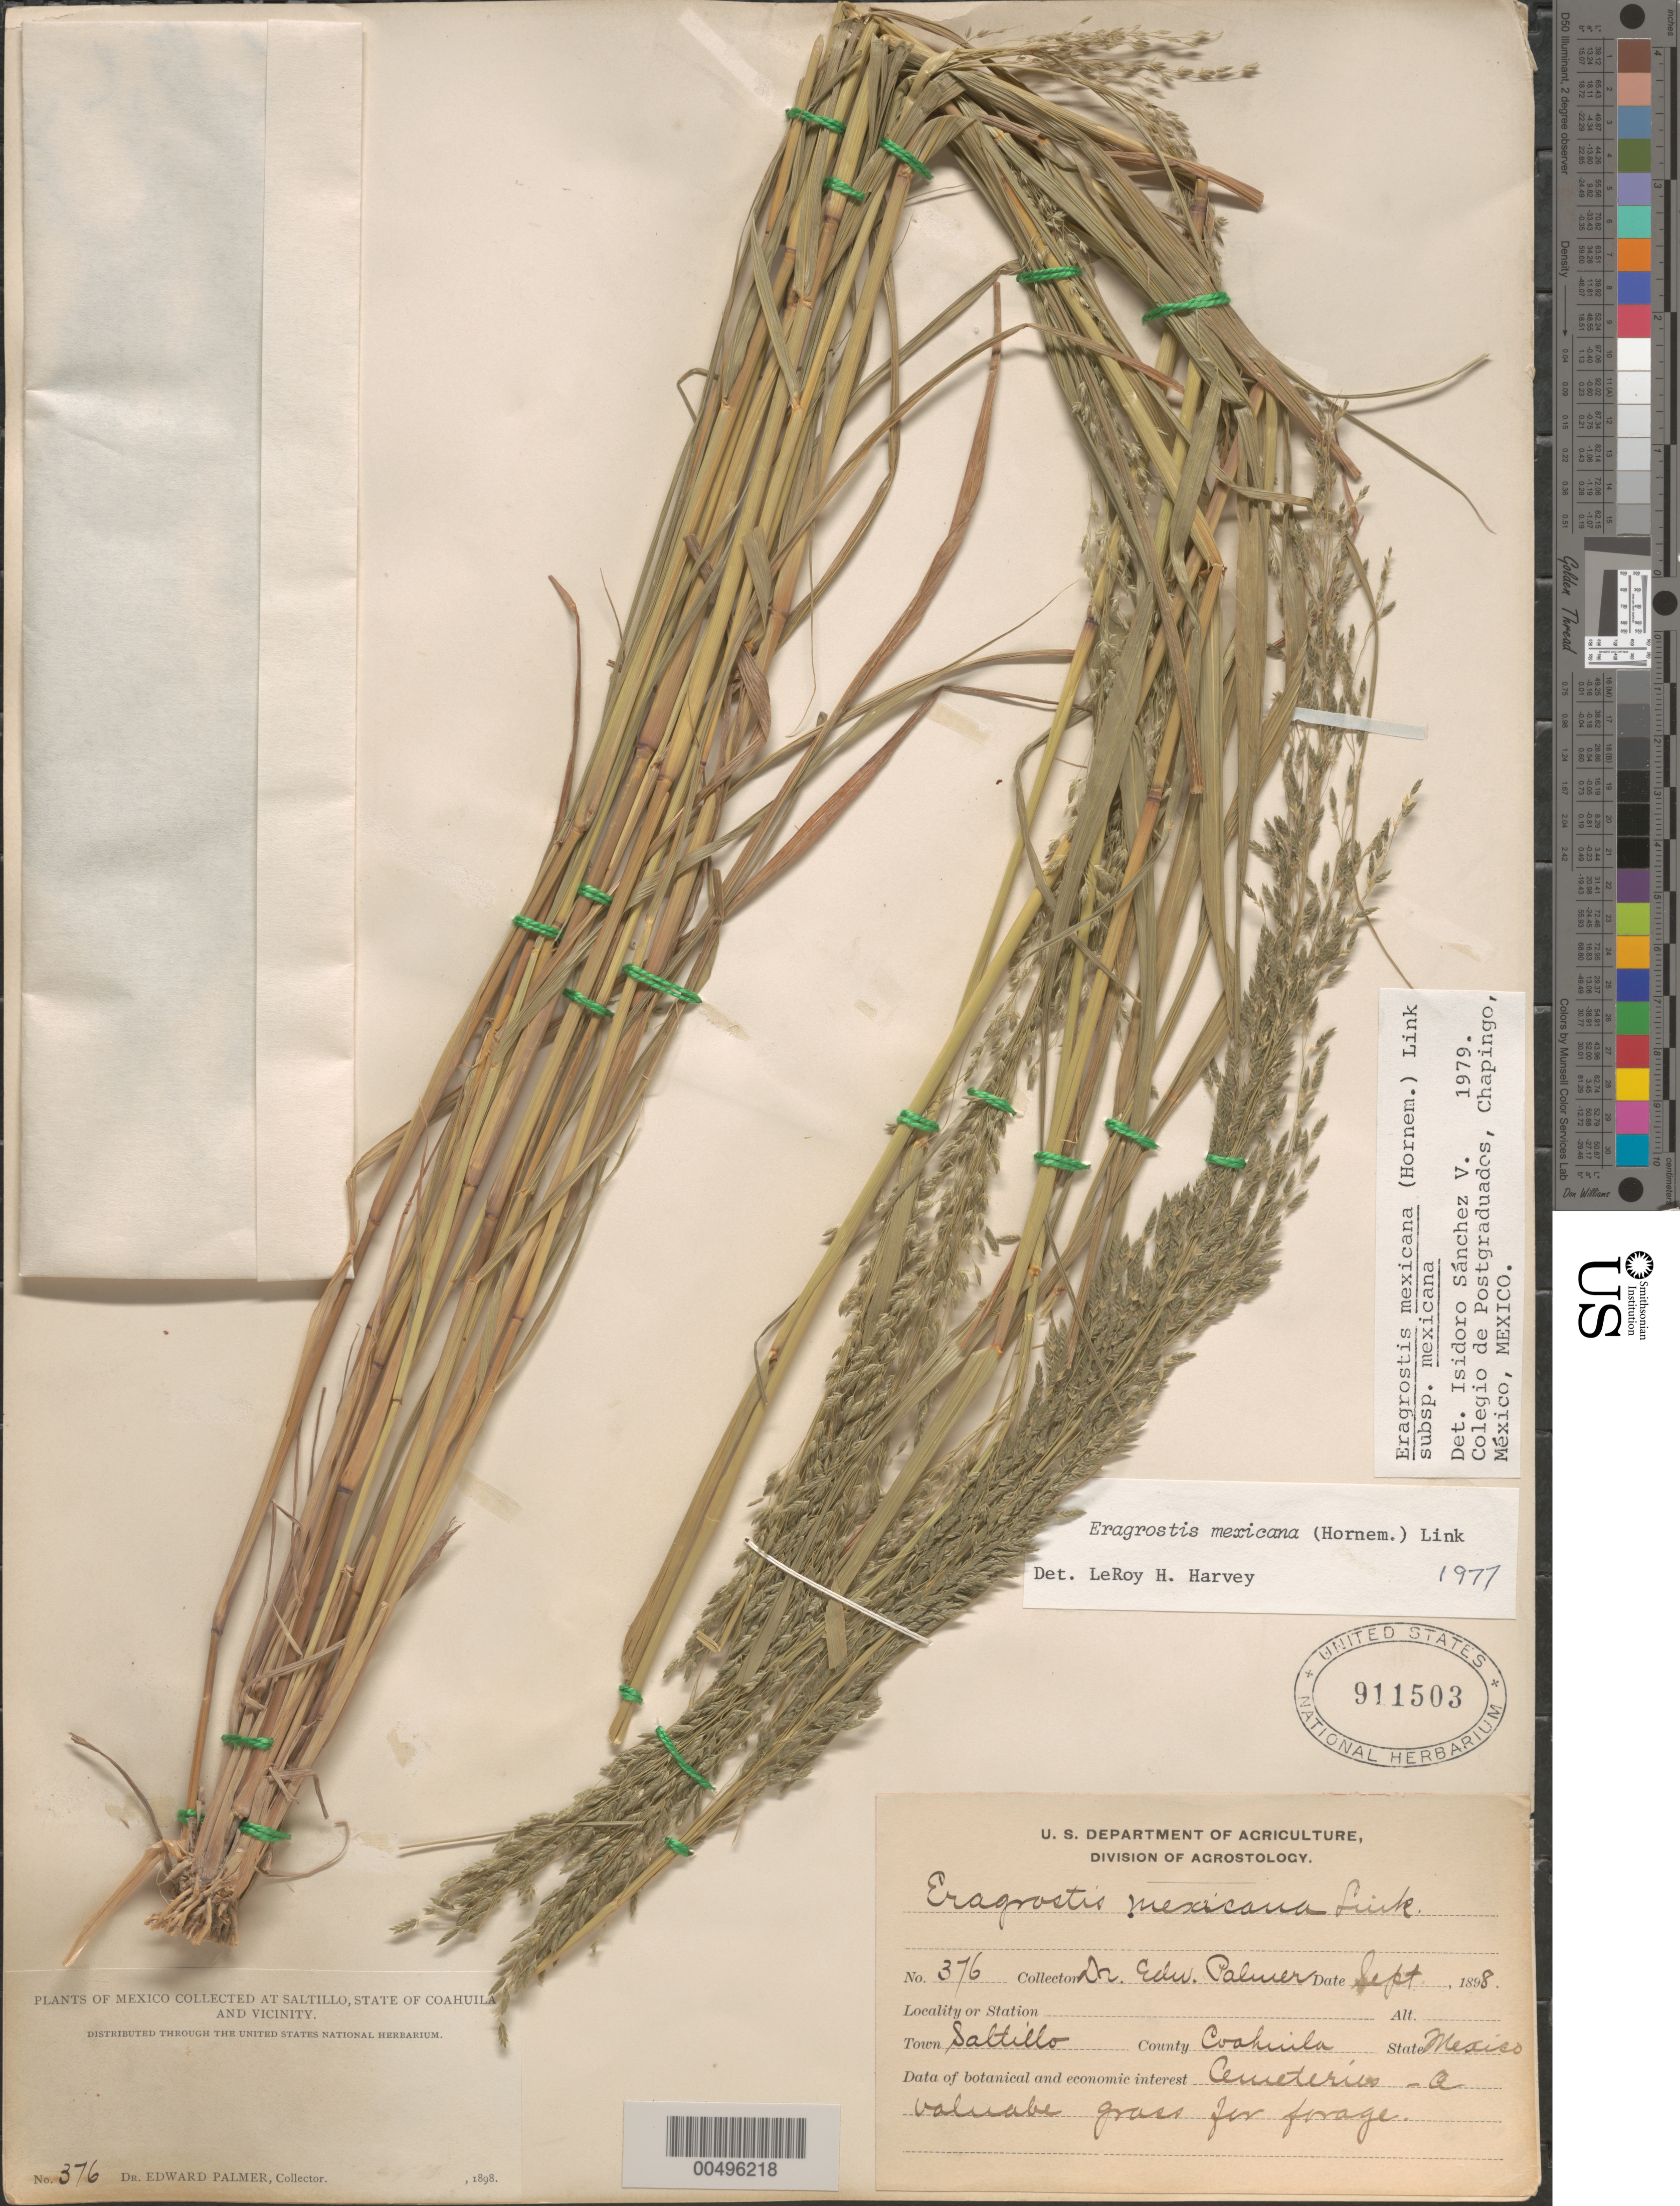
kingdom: Plantae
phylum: Tracheophyta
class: Liliopsida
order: Poales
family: Poaceae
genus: Eragrostis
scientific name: Eragrostis mexicana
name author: (Hornem.) Link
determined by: Sánchez Vega, I. M.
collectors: E. Palmer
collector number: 376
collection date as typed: Sep 1898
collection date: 1898-09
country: Mexico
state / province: Coahuila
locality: Saltillo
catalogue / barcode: US 911503